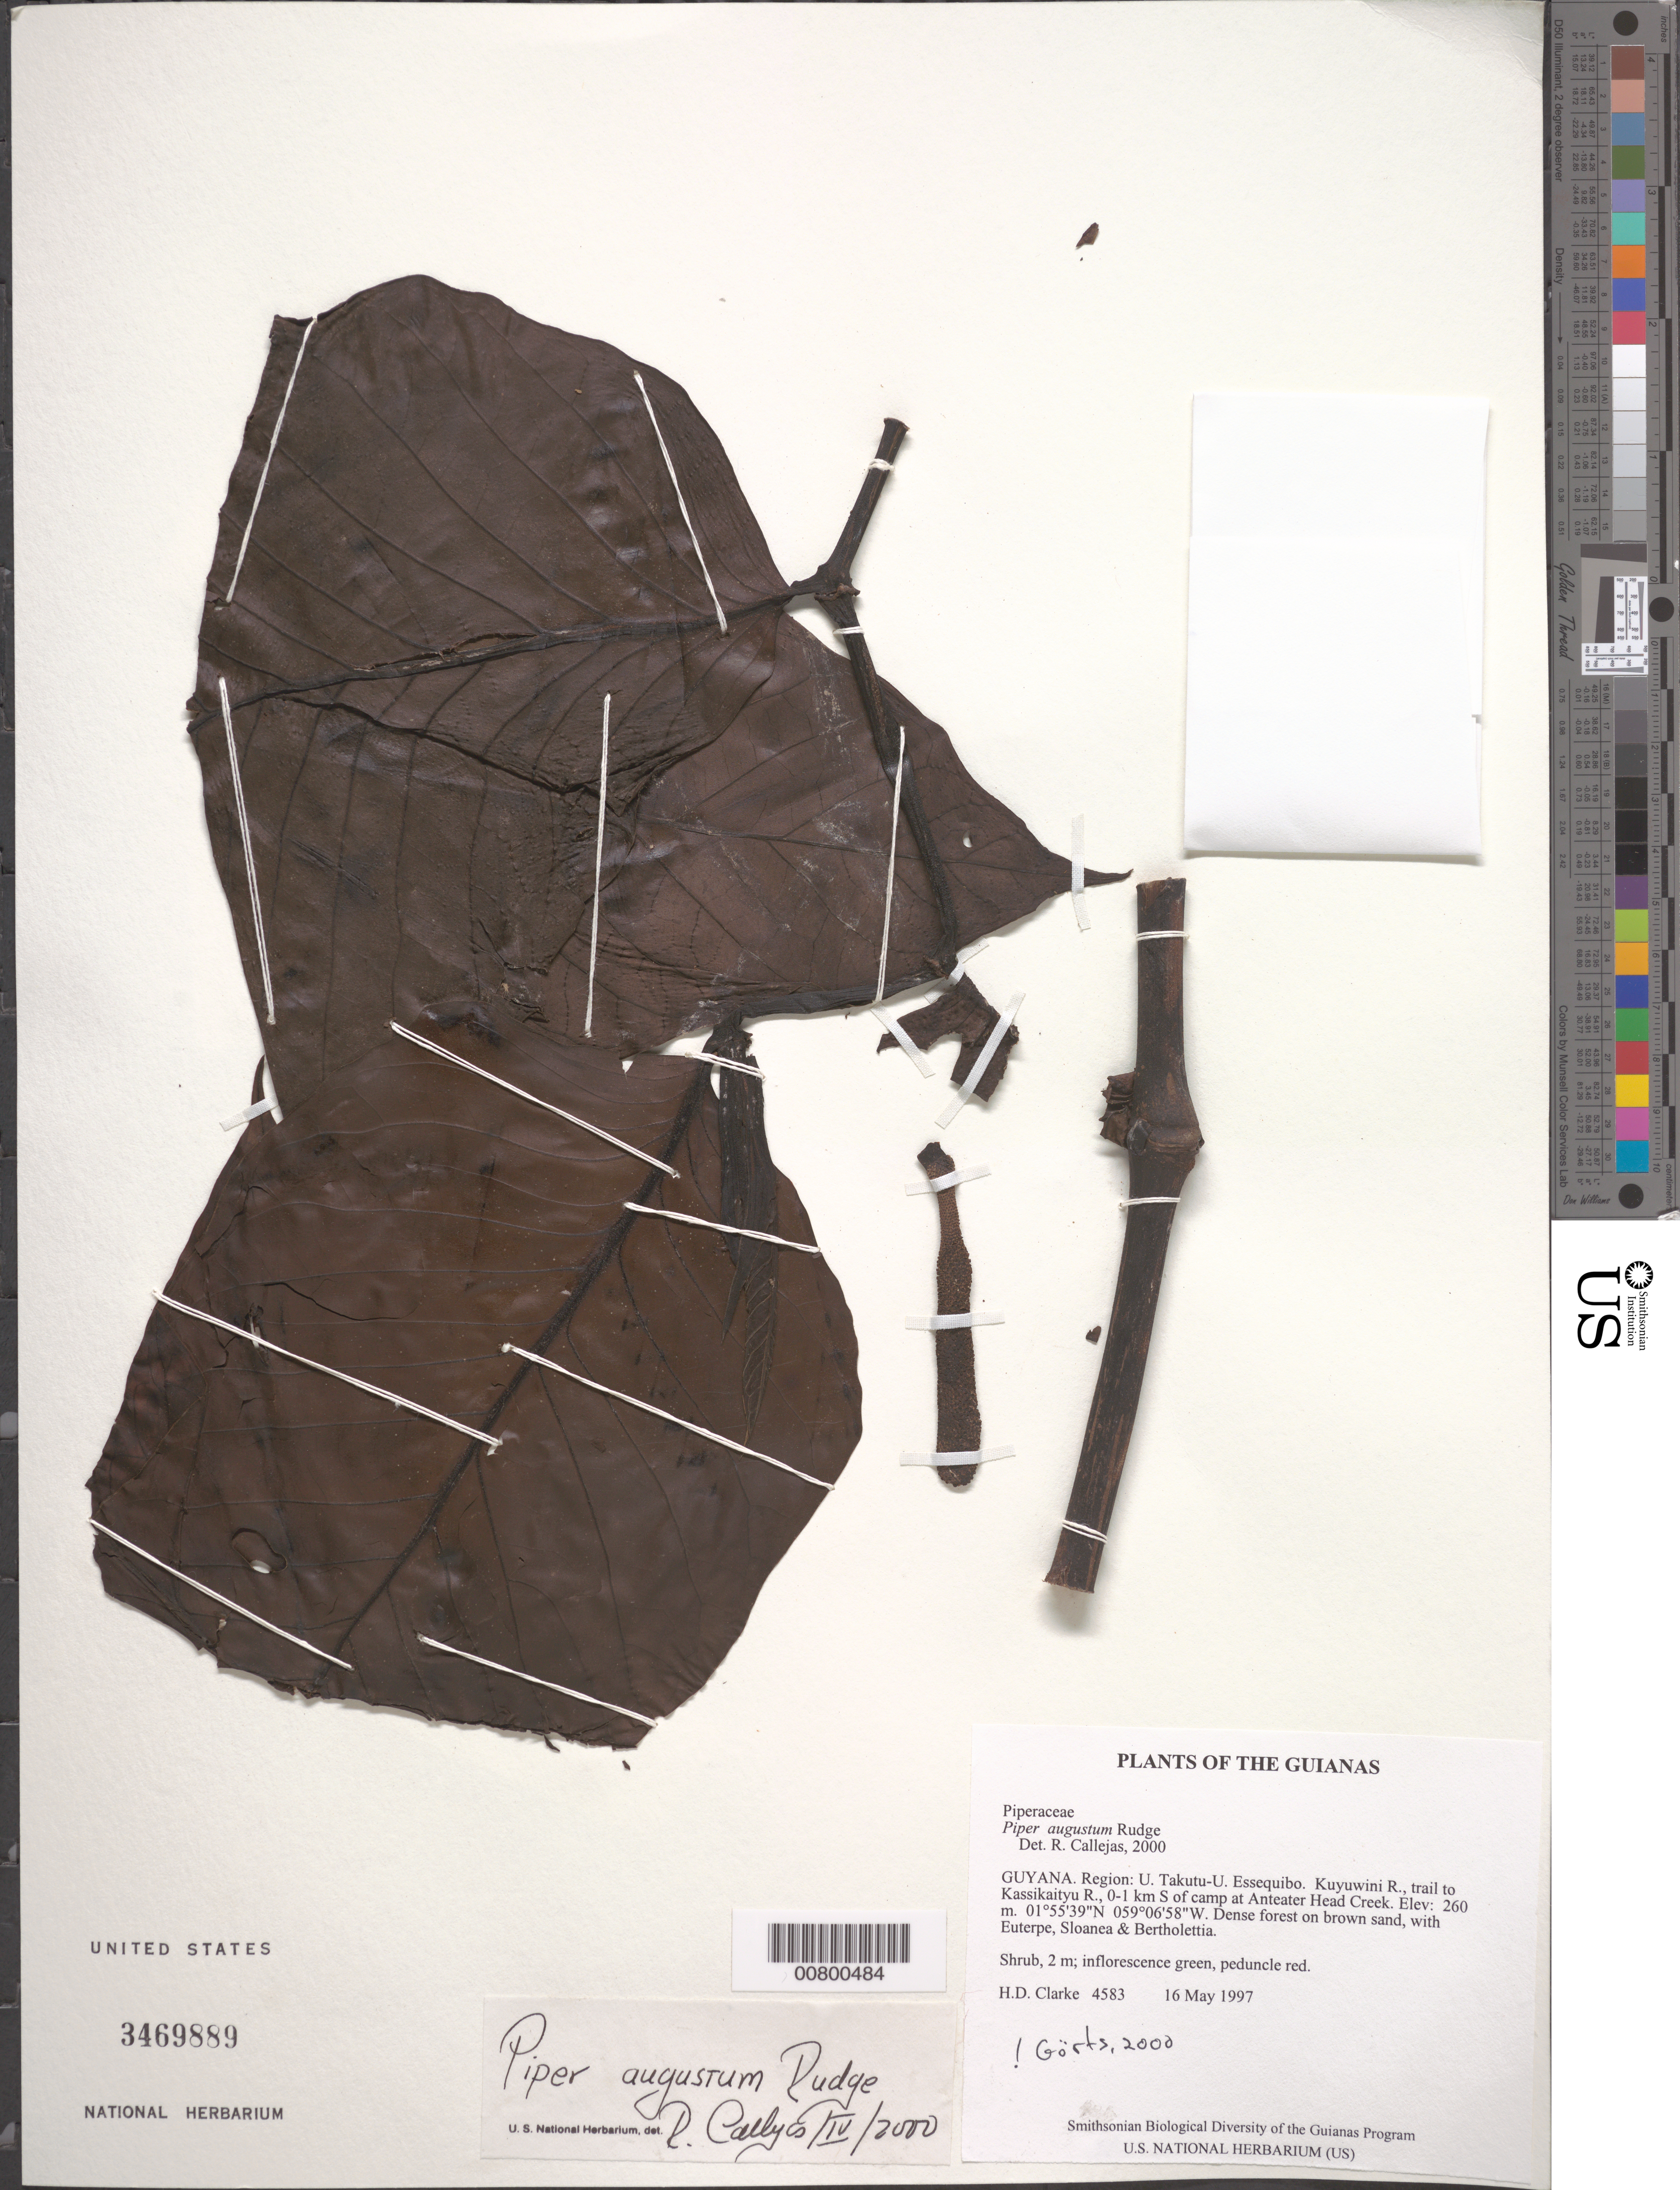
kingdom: Plantae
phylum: Tracheophyta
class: Magnoliopsida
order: Piperales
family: Piperaceae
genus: Piper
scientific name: Piper augustum var. augustum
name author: Rudge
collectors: H. D. Clarke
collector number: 4583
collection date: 1997-05-16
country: Guyana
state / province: U. Takutu-U. Essequibo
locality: The Guianas. Region: U. Takutu-U. Essequibo. Kuyuwini R., trail to Kassikaityu R., 0-1 km S of camp at Anteater Head Creek.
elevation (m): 260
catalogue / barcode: US 3469889